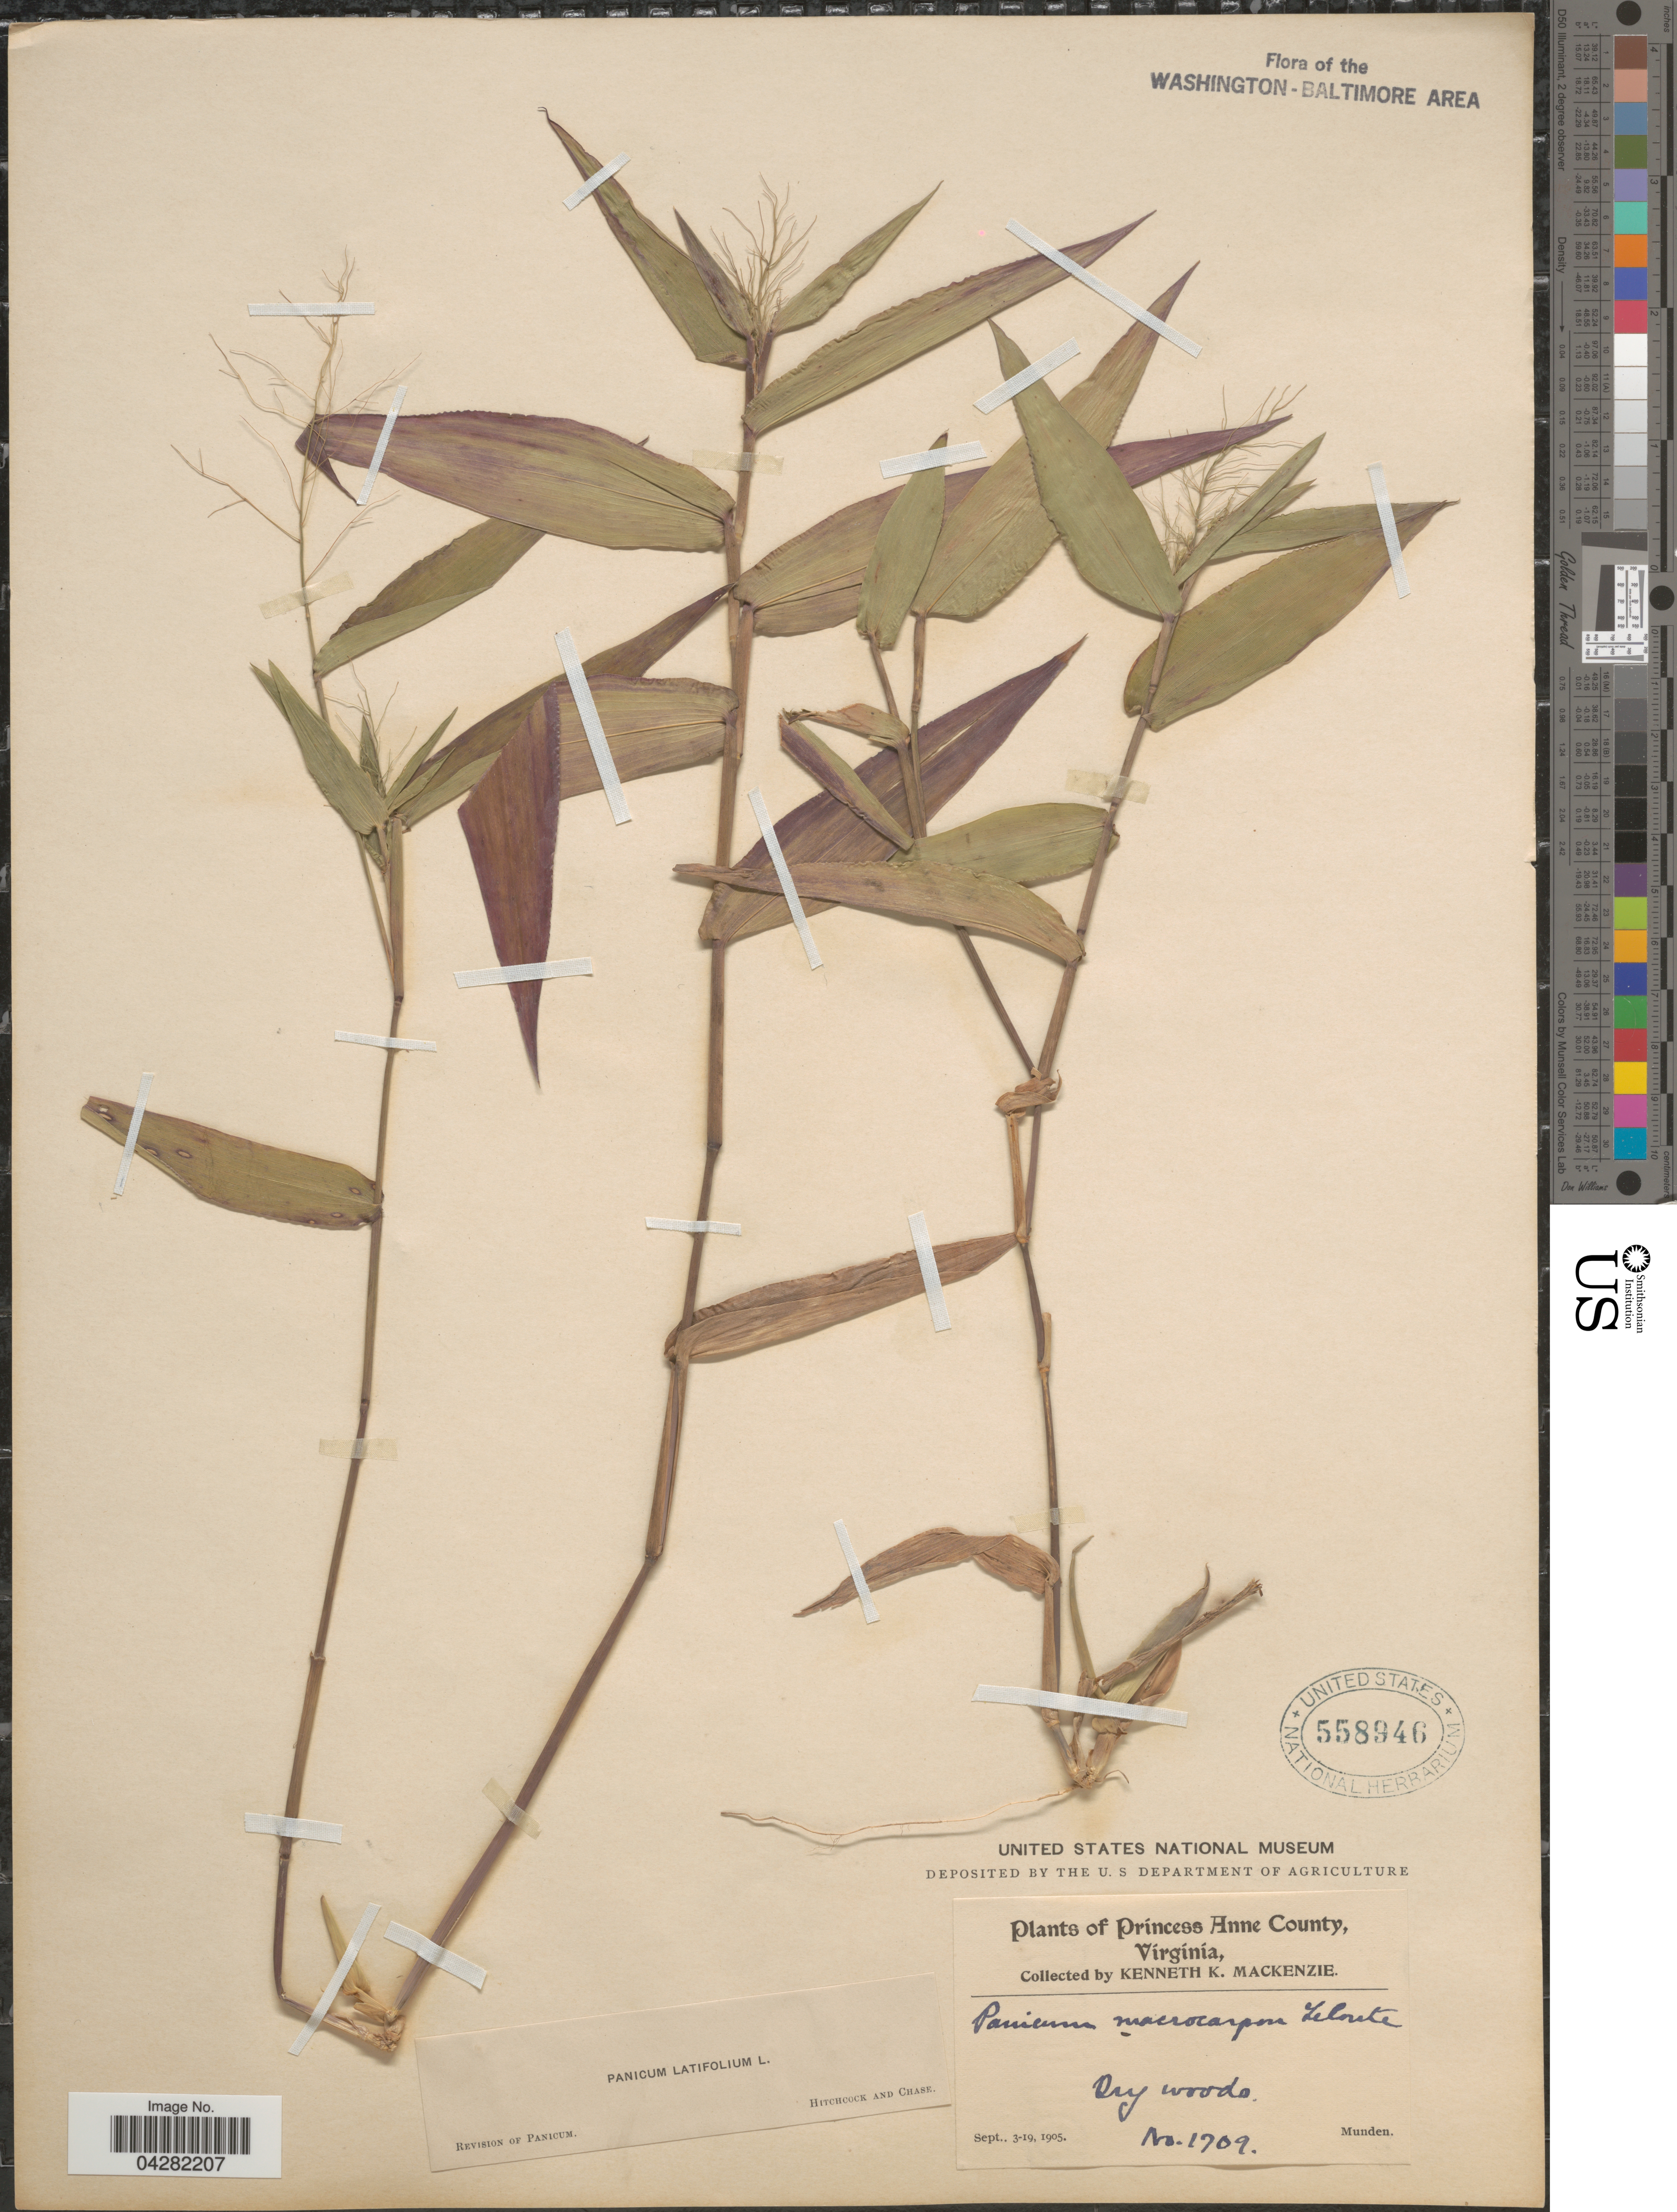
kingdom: Plantae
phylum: Tracheophyta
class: Liliopsida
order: Poales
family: Poaceae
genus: Dichanthelium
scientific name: Dichanthelium latifolium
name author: (L.) Harvill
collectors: K. K. Mackenzie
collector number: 1709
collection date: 1905-09-03/1905-09-19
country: United States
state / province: Virginia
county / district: City of Virginia Beach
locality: The Washington-Baltimore Area. Princess Anne County. Dry woods. Munden.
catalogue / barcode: US 558946